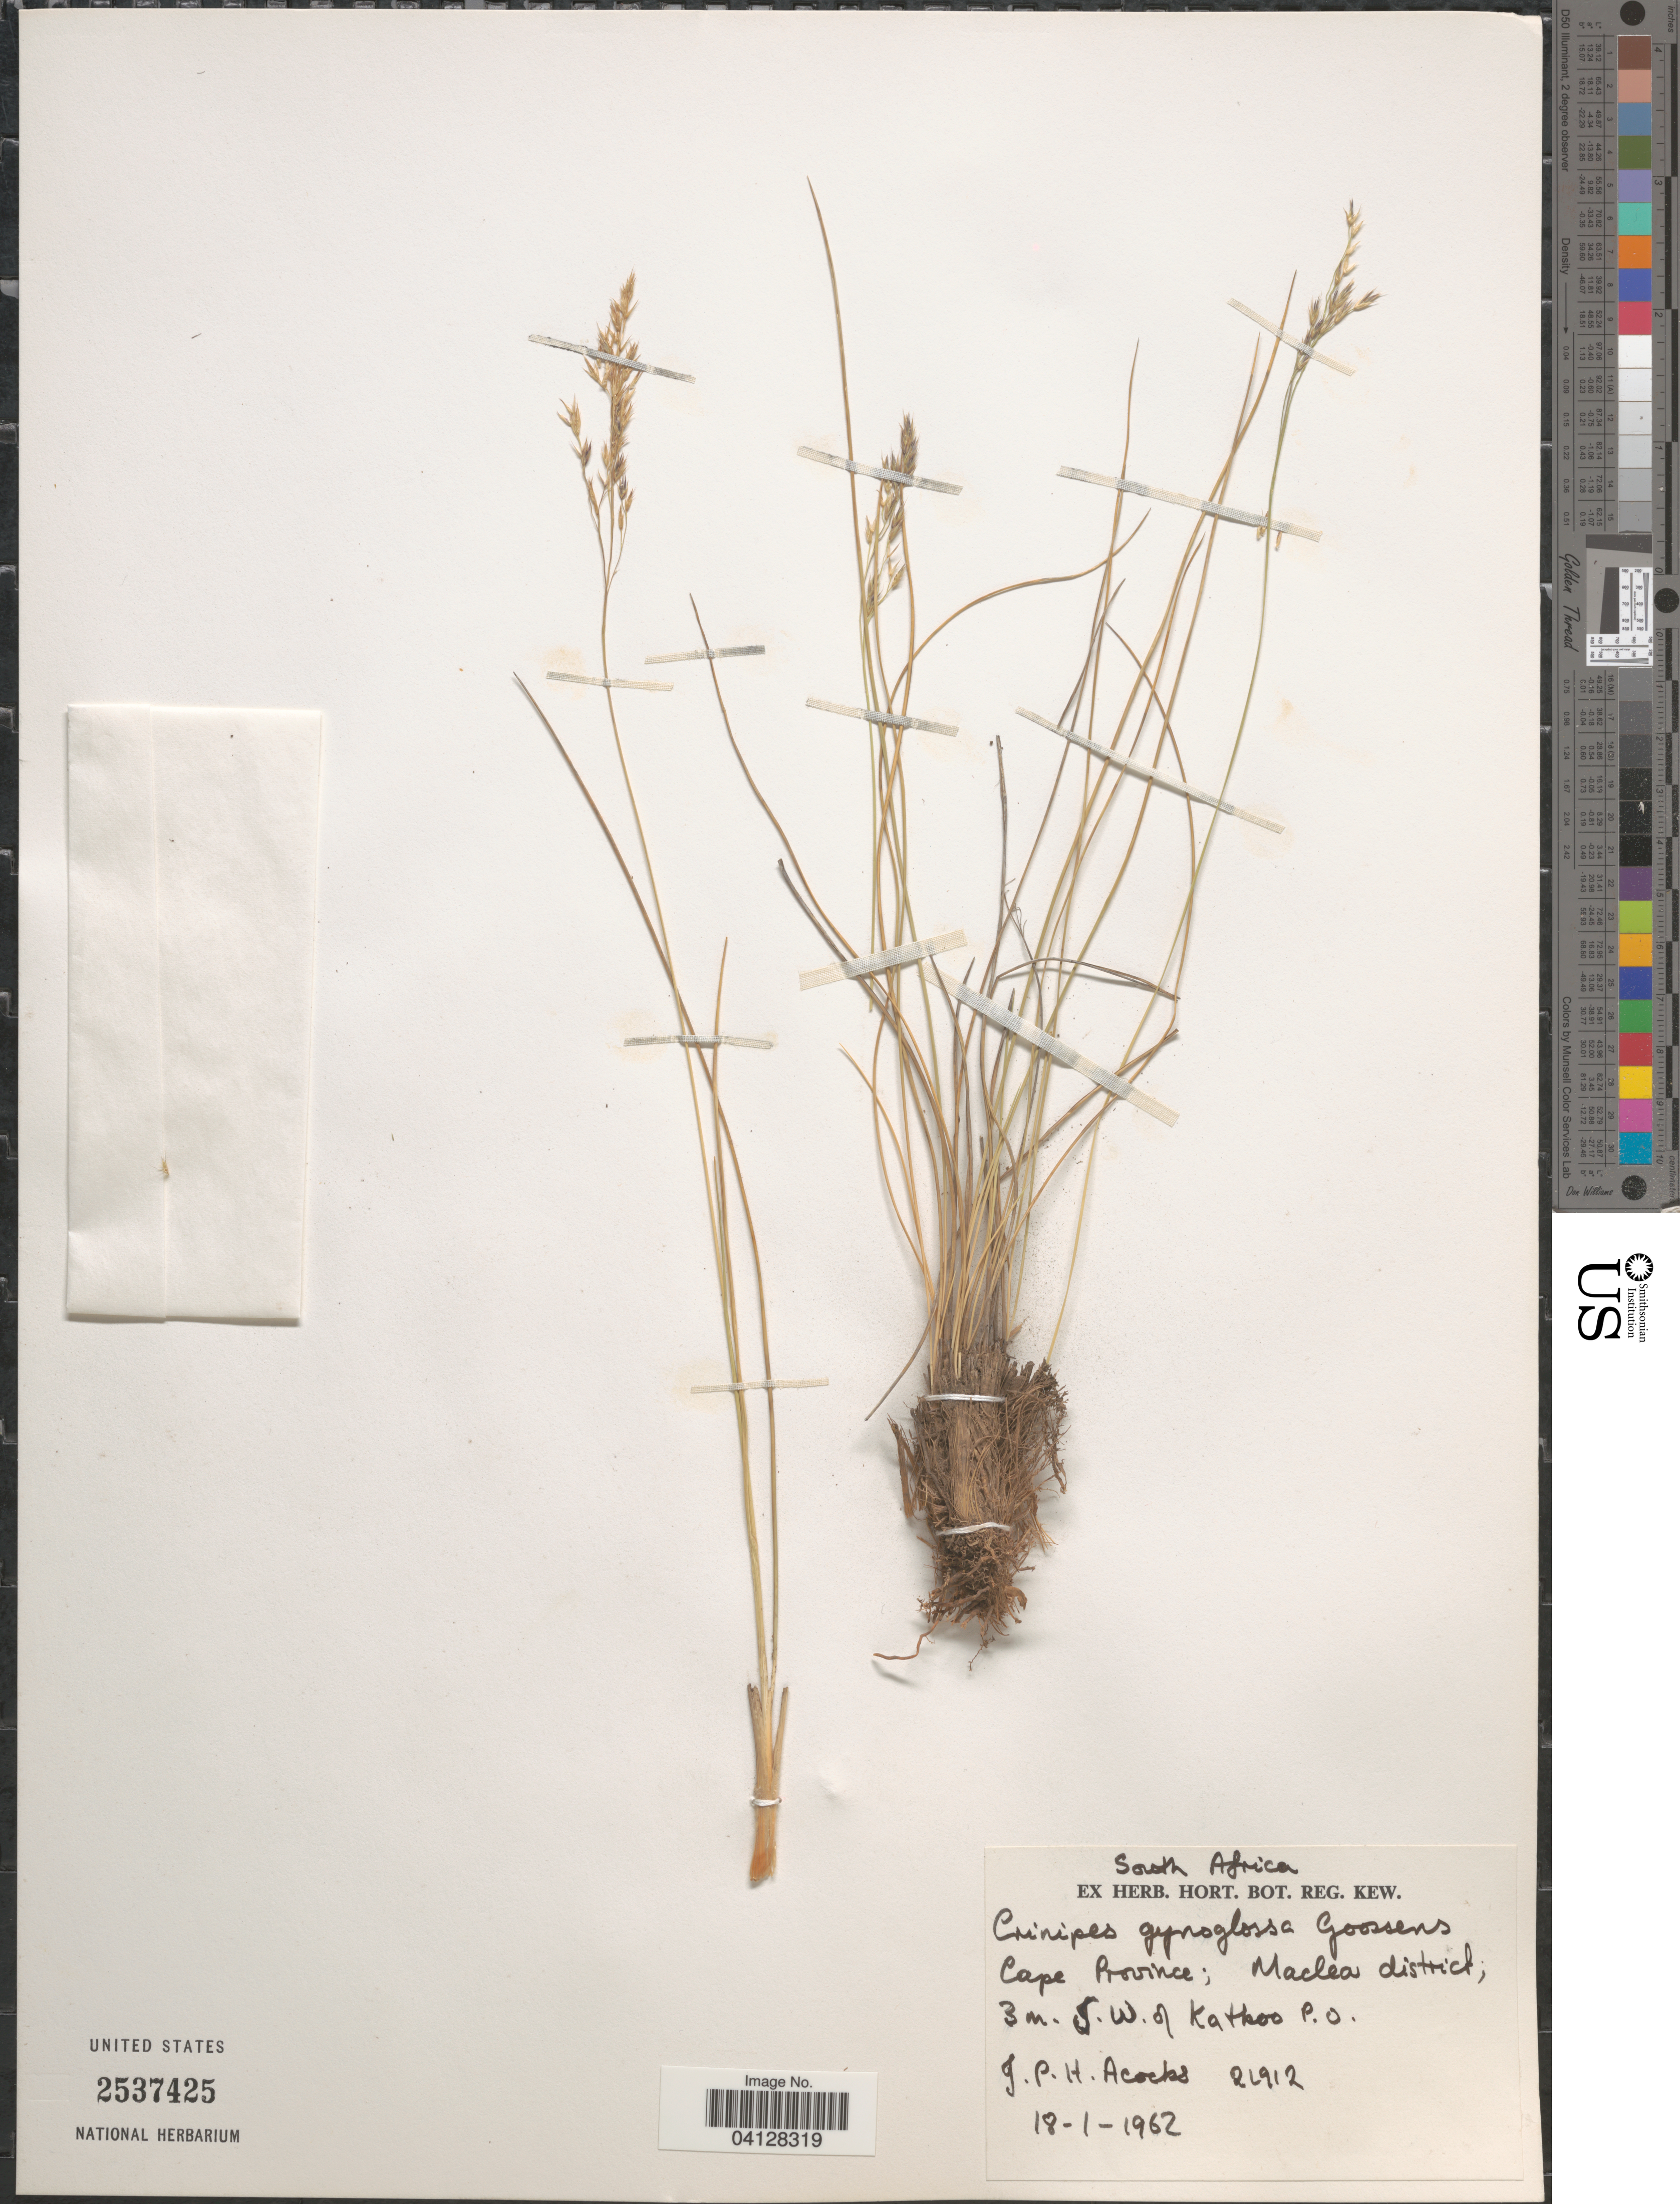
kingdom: Plantae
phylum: Tracheophyta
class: Liliopsida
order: Poales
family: Poaceae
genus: Crinipes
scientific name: Crinipes gynoglossa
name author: Gooss.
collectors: J. P. Acocks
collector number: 26912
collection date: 1962-01-18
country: South Africa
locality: Cape Province, Maclea district, 3 m. S.W. of Katkoo [interpreted] P.O.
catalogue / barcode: US 2537425